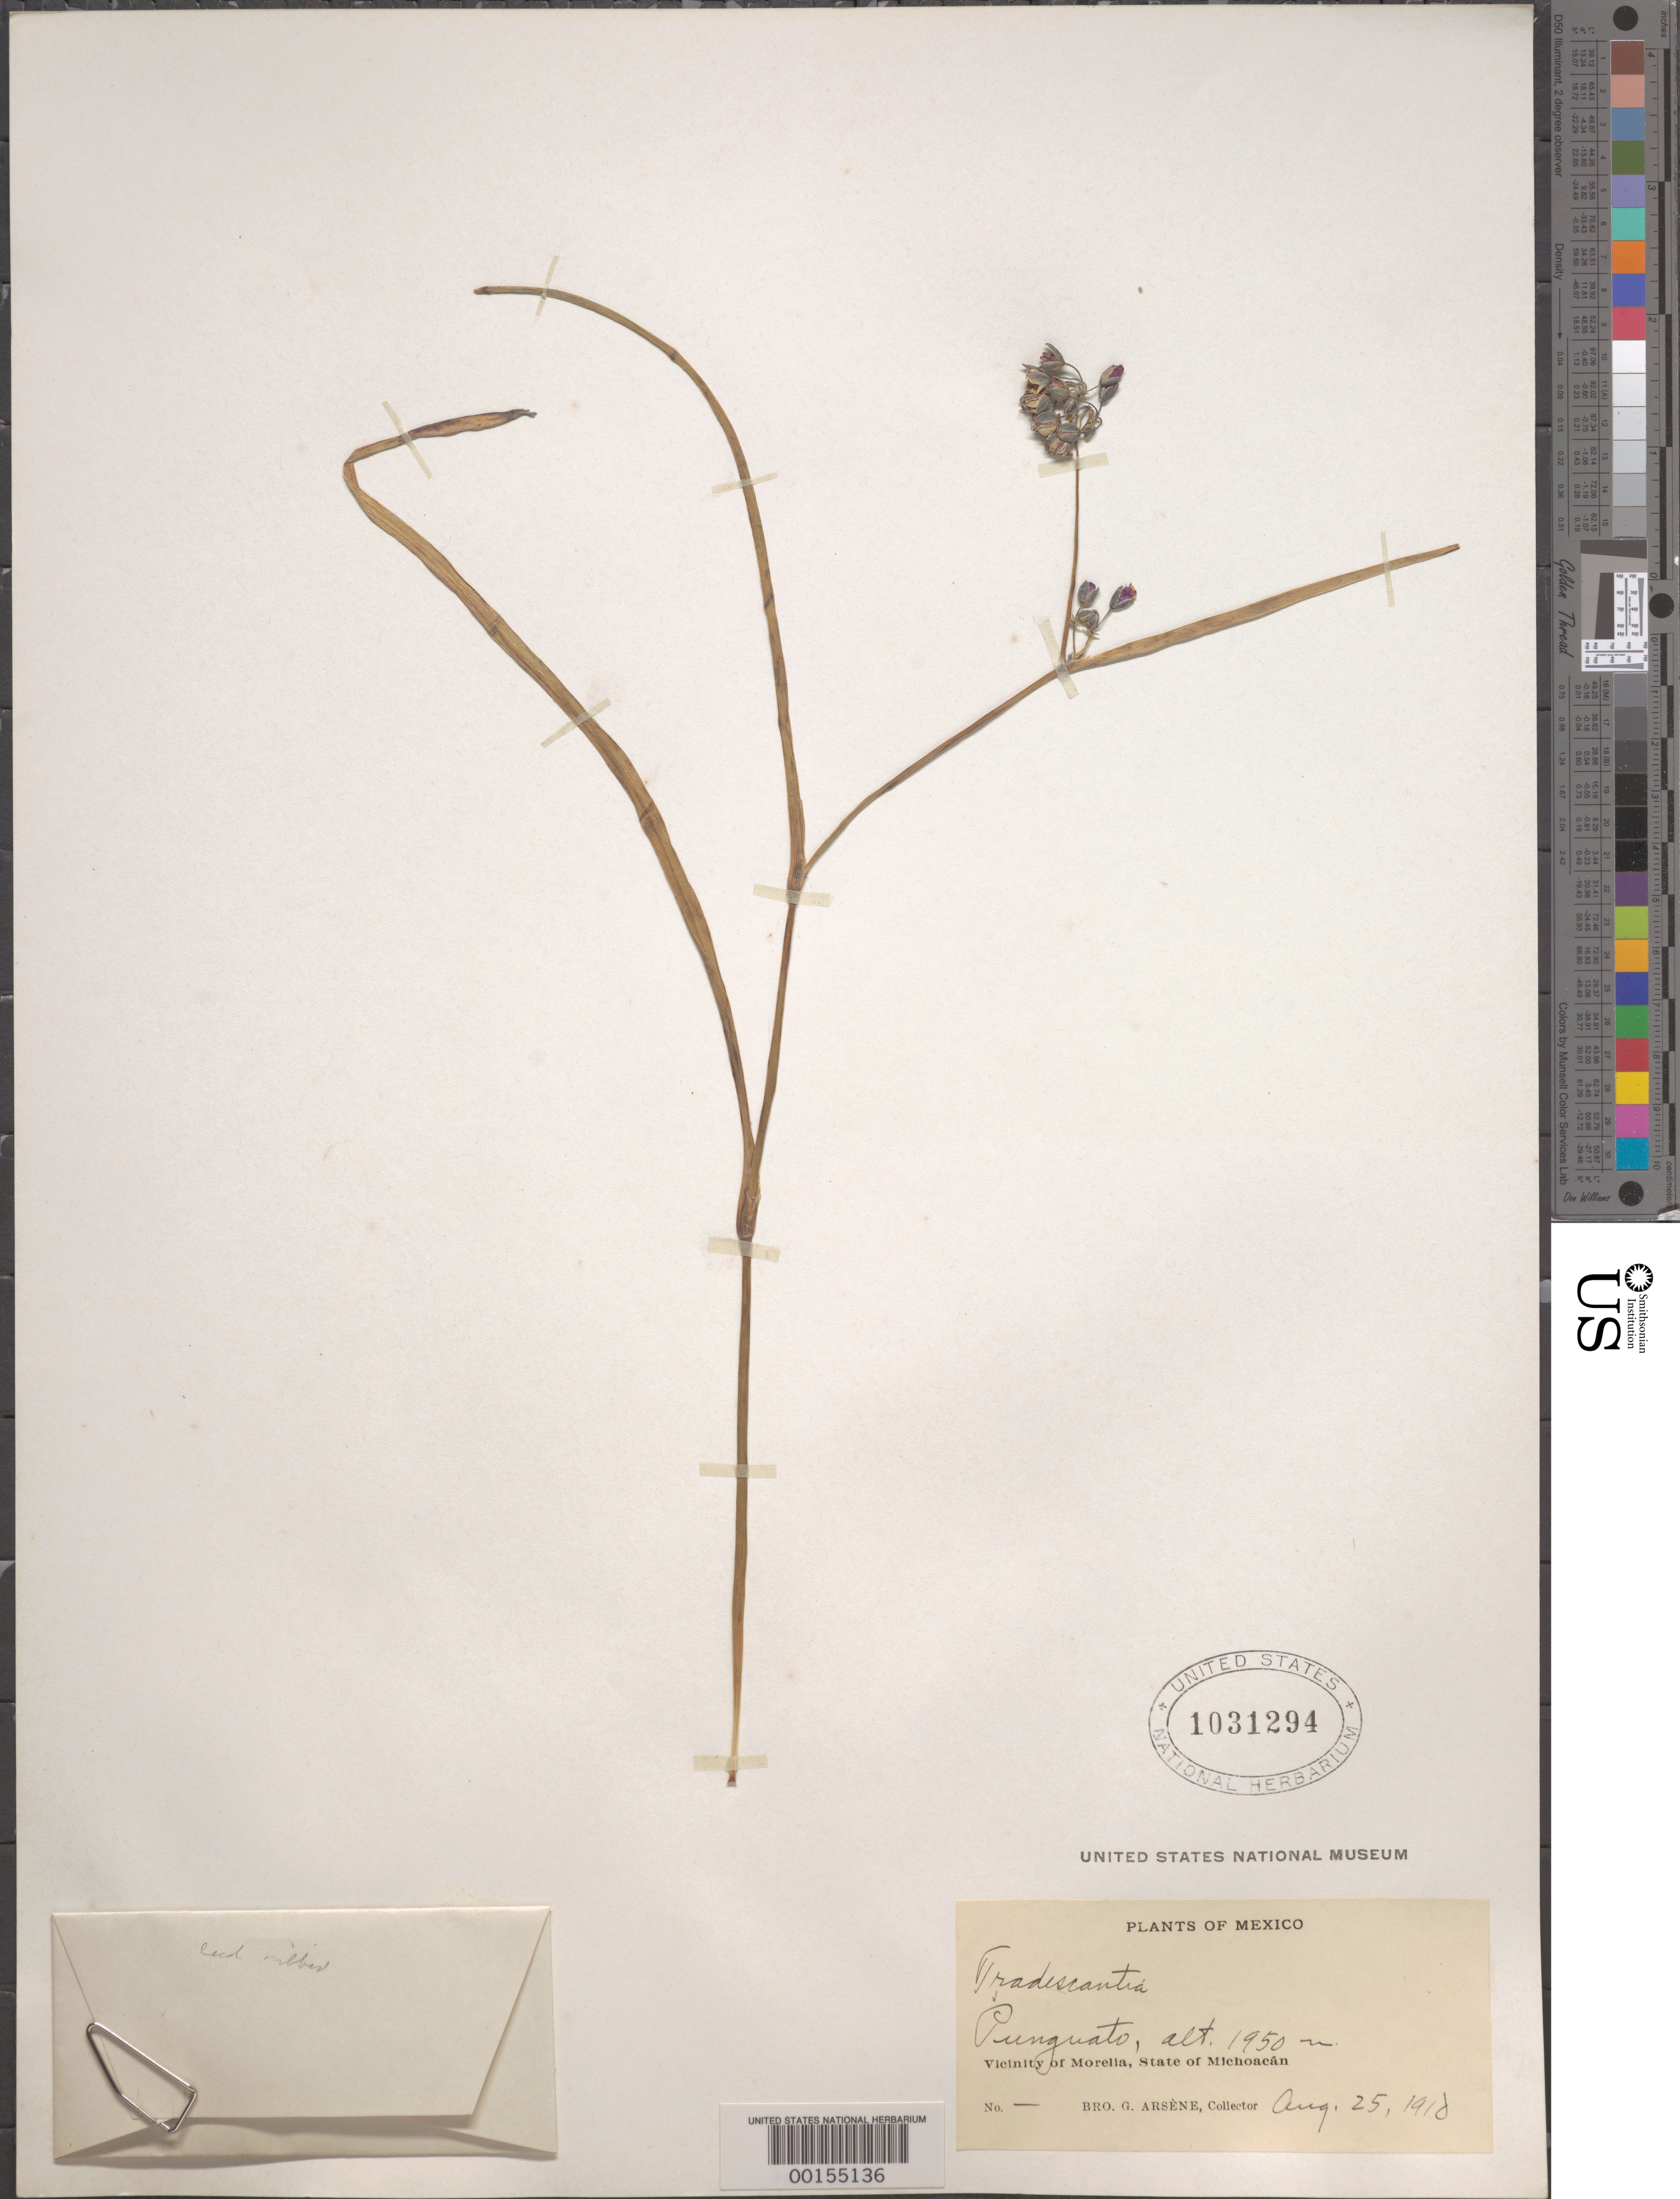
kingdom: Plantae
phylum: Tracheophyta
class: Liliopsida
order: Commelinales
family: Commelinaceae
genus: Gibasis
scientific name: Gibasis linearis var. graminifolia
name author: (C.B. Clarke) Rohweder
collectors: Bro. G. Arsène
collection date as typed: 25 Aug 1910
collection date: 1910-08-25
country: Mexico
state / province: Michoacán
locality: Punguato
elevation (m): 1950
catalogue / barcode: US 1031294